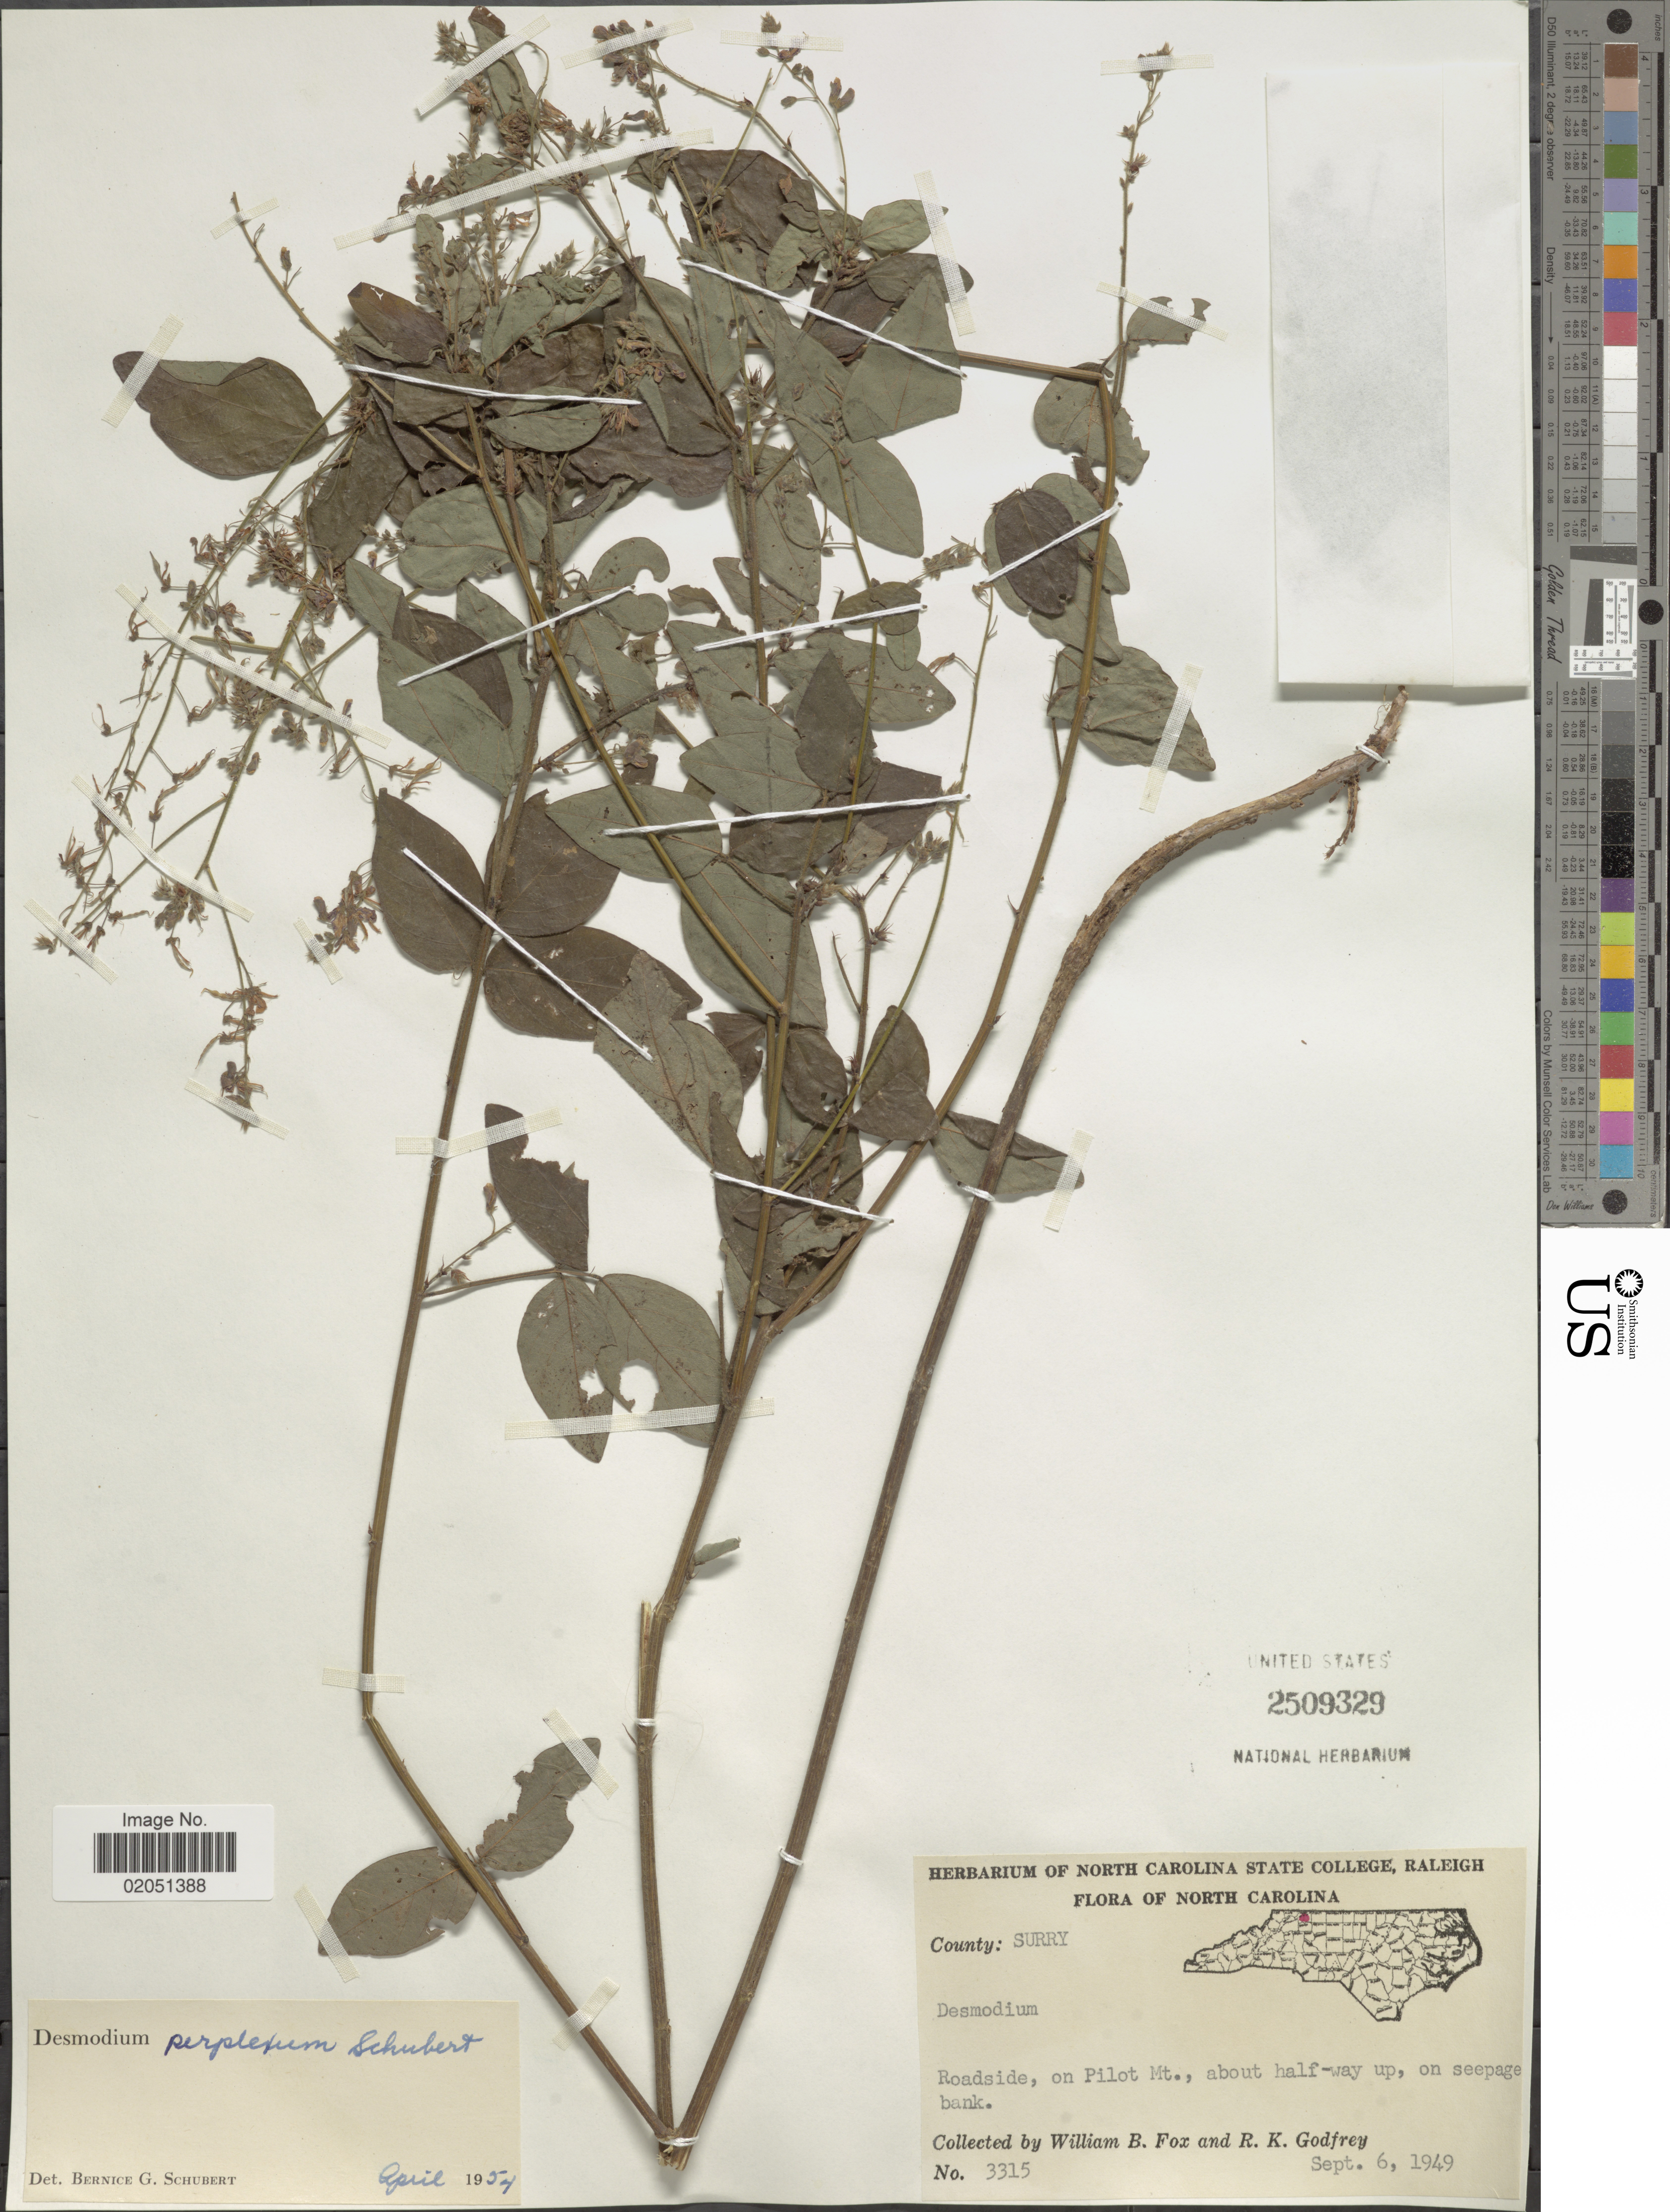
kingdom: Plantae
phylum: Tracheophyta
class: Magnoliopsida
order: Fabales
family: Fabaceae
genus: Desmodium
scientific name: Desmodium perplexum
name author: B.G. Schub.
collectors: W. B. Fox & R. K. Godfrey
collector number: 3315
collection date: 1949-09-06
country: United States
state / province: North Carolina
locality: County: Surry, roadside, on Pilot Mt., about half-way up, on seepage bank.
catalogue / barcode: US 2509329